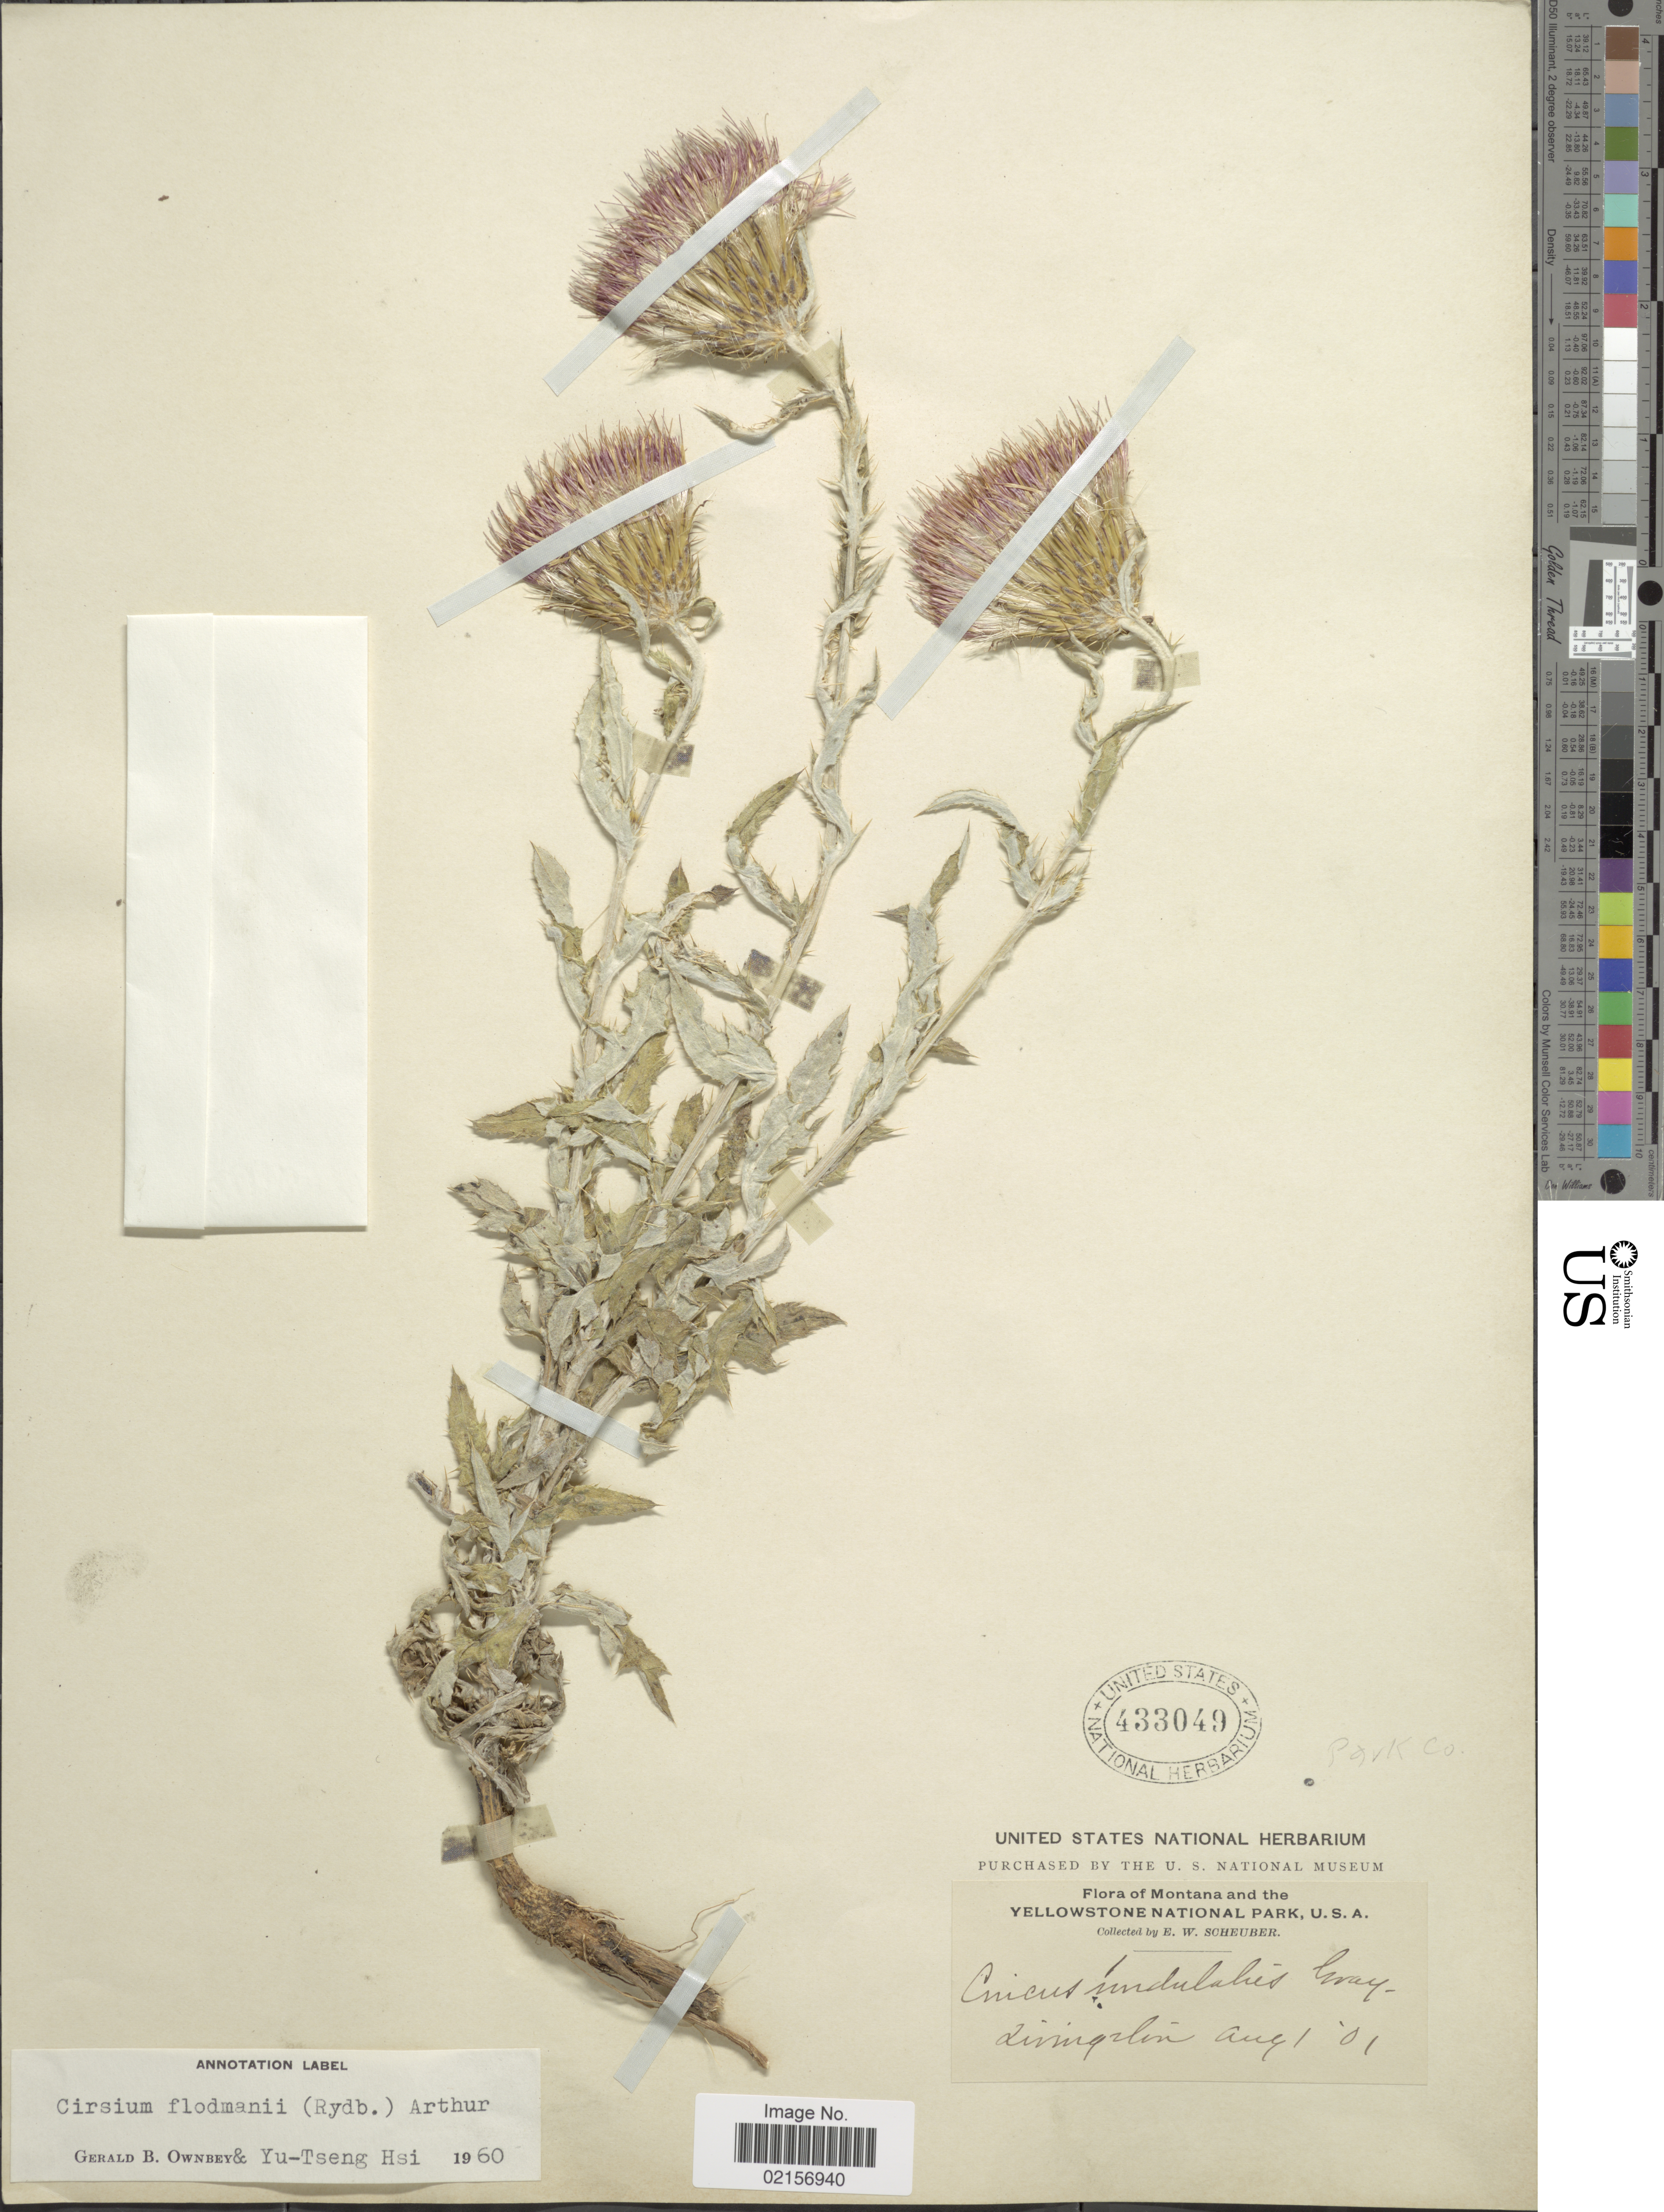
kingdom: Plantae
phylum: Tracheophyta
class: Magnoliopsida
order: Asterales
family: Asteraceae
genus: Cirsium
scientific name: Cirsium flodmanii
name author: (Rydb.) Arthur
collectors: E. Scheuber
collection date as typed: Transcribed d/m/y: 1/8/1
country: United States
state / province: Montana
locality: Yellowstone National Park, Livingstone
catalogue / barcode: US 433049